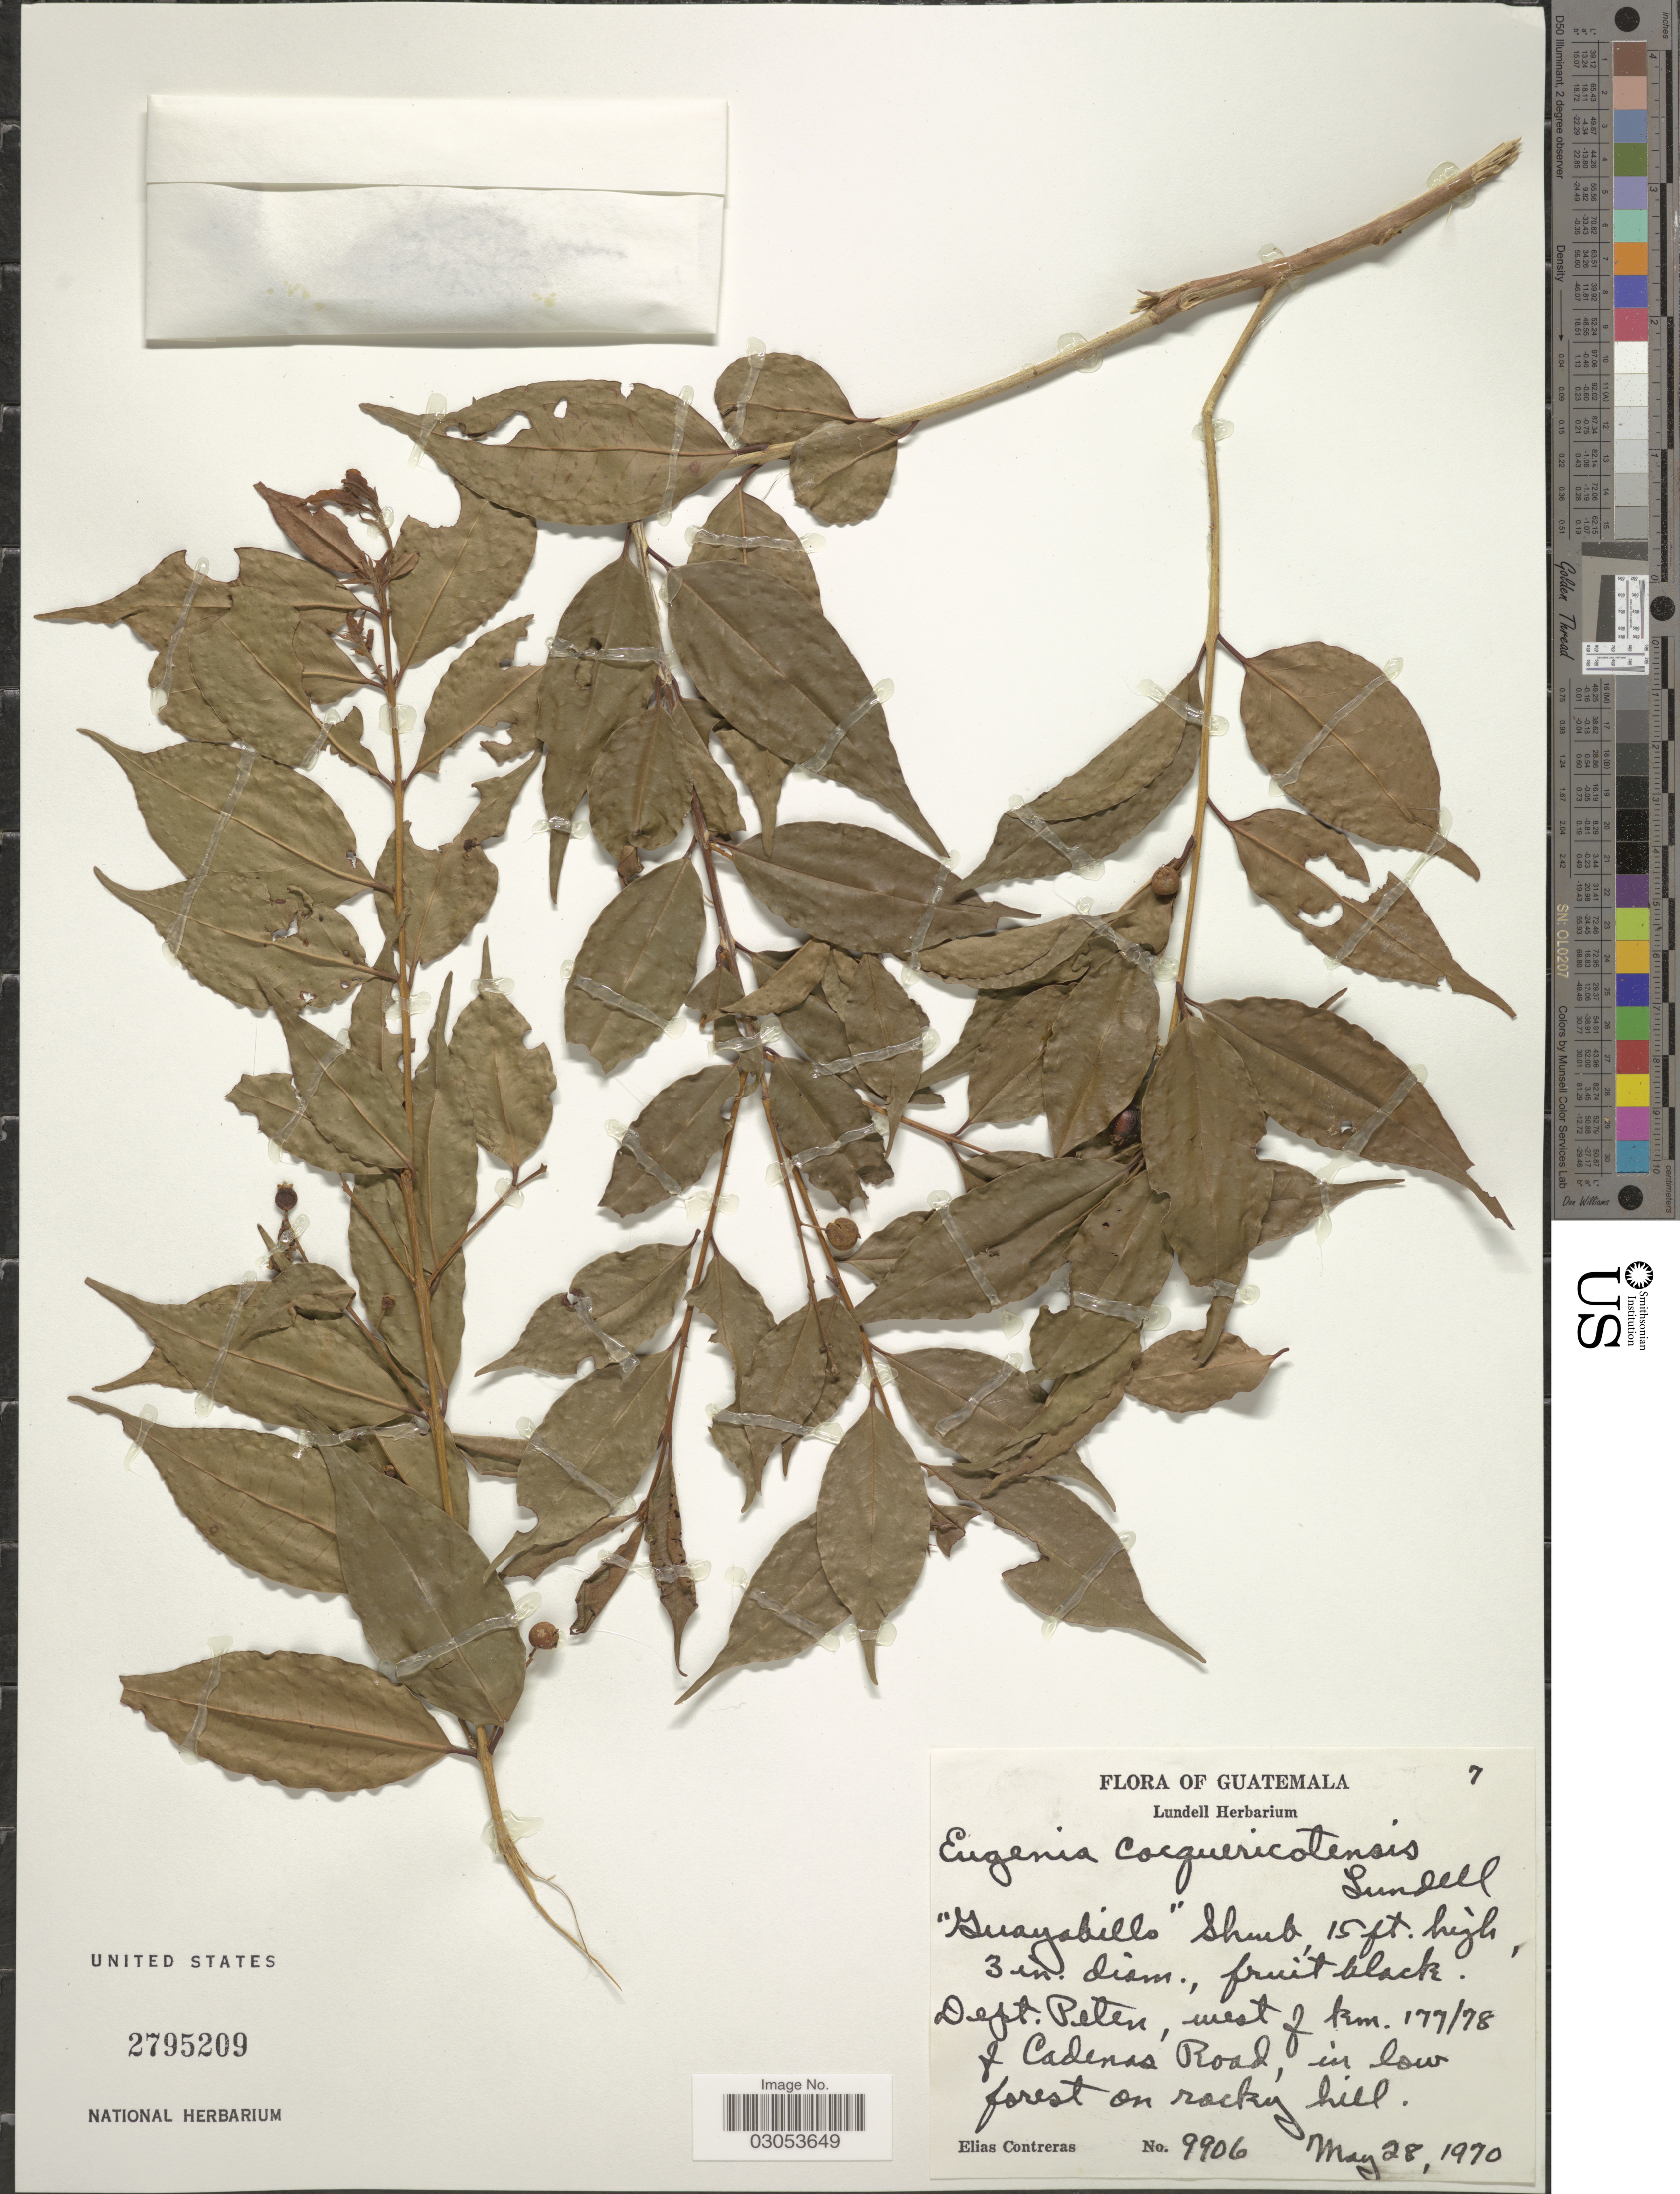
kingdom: Plantae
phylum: Tracheophyta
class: Magnoliopsida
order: Myrtales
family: Myrtaceae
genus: Eugenia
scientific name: Eugenia cocquericotensis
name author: Lundell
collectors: E. Contreras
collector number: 9906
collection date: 1970-05-28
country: Guatemala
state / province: El Petén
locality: Dept. Peten, west of km. 177/78 of Cadenas Road, in low forest on rocky hill.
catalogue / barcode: US 2795209